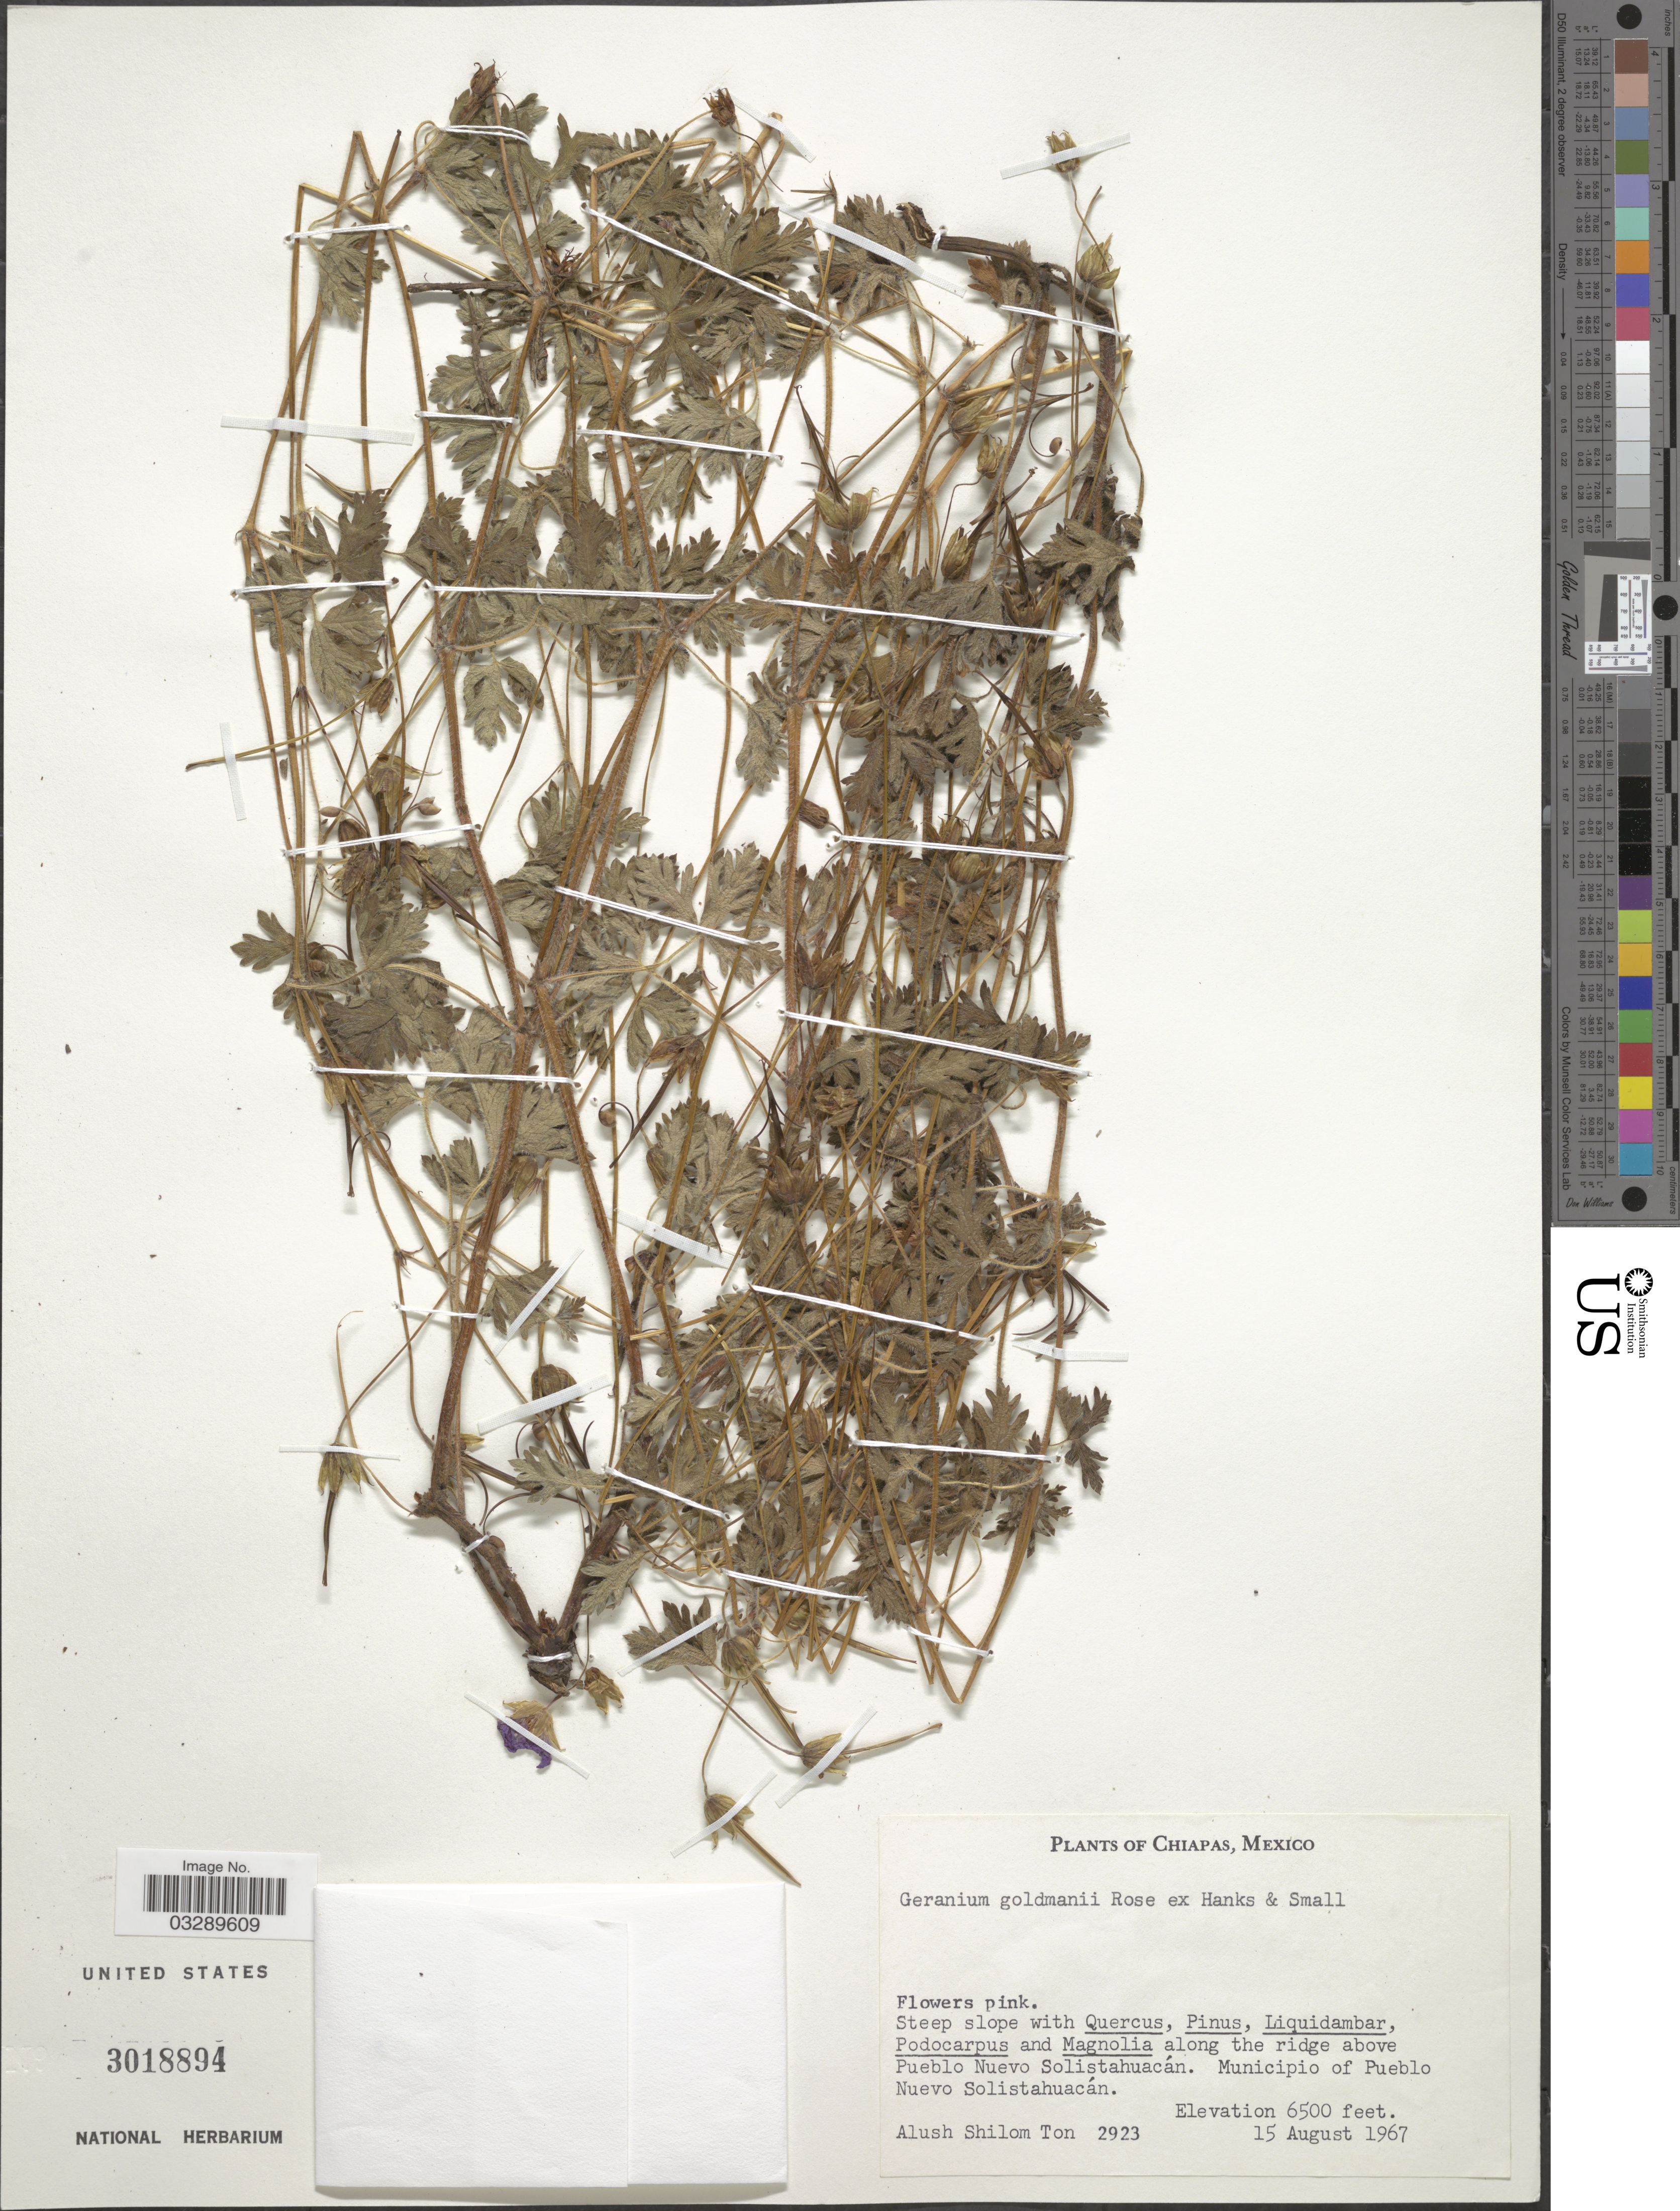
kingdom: Plantae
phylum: Tracheophyta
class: Magnoliopsida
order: Geraniales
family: Geraniaceae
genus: Geranium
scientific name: Geranium goldmannii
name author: Rose in Hanks & Small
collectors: A. M. Ton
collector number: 2923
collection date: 1967-08-15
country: Mexico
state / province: Chiapas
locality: Along the ridge above Pueblo Nuevo Solistahuacán. Municipio of Pueblo Nuevo Solistahuacán.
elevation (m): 1981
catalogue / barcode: US 3018894